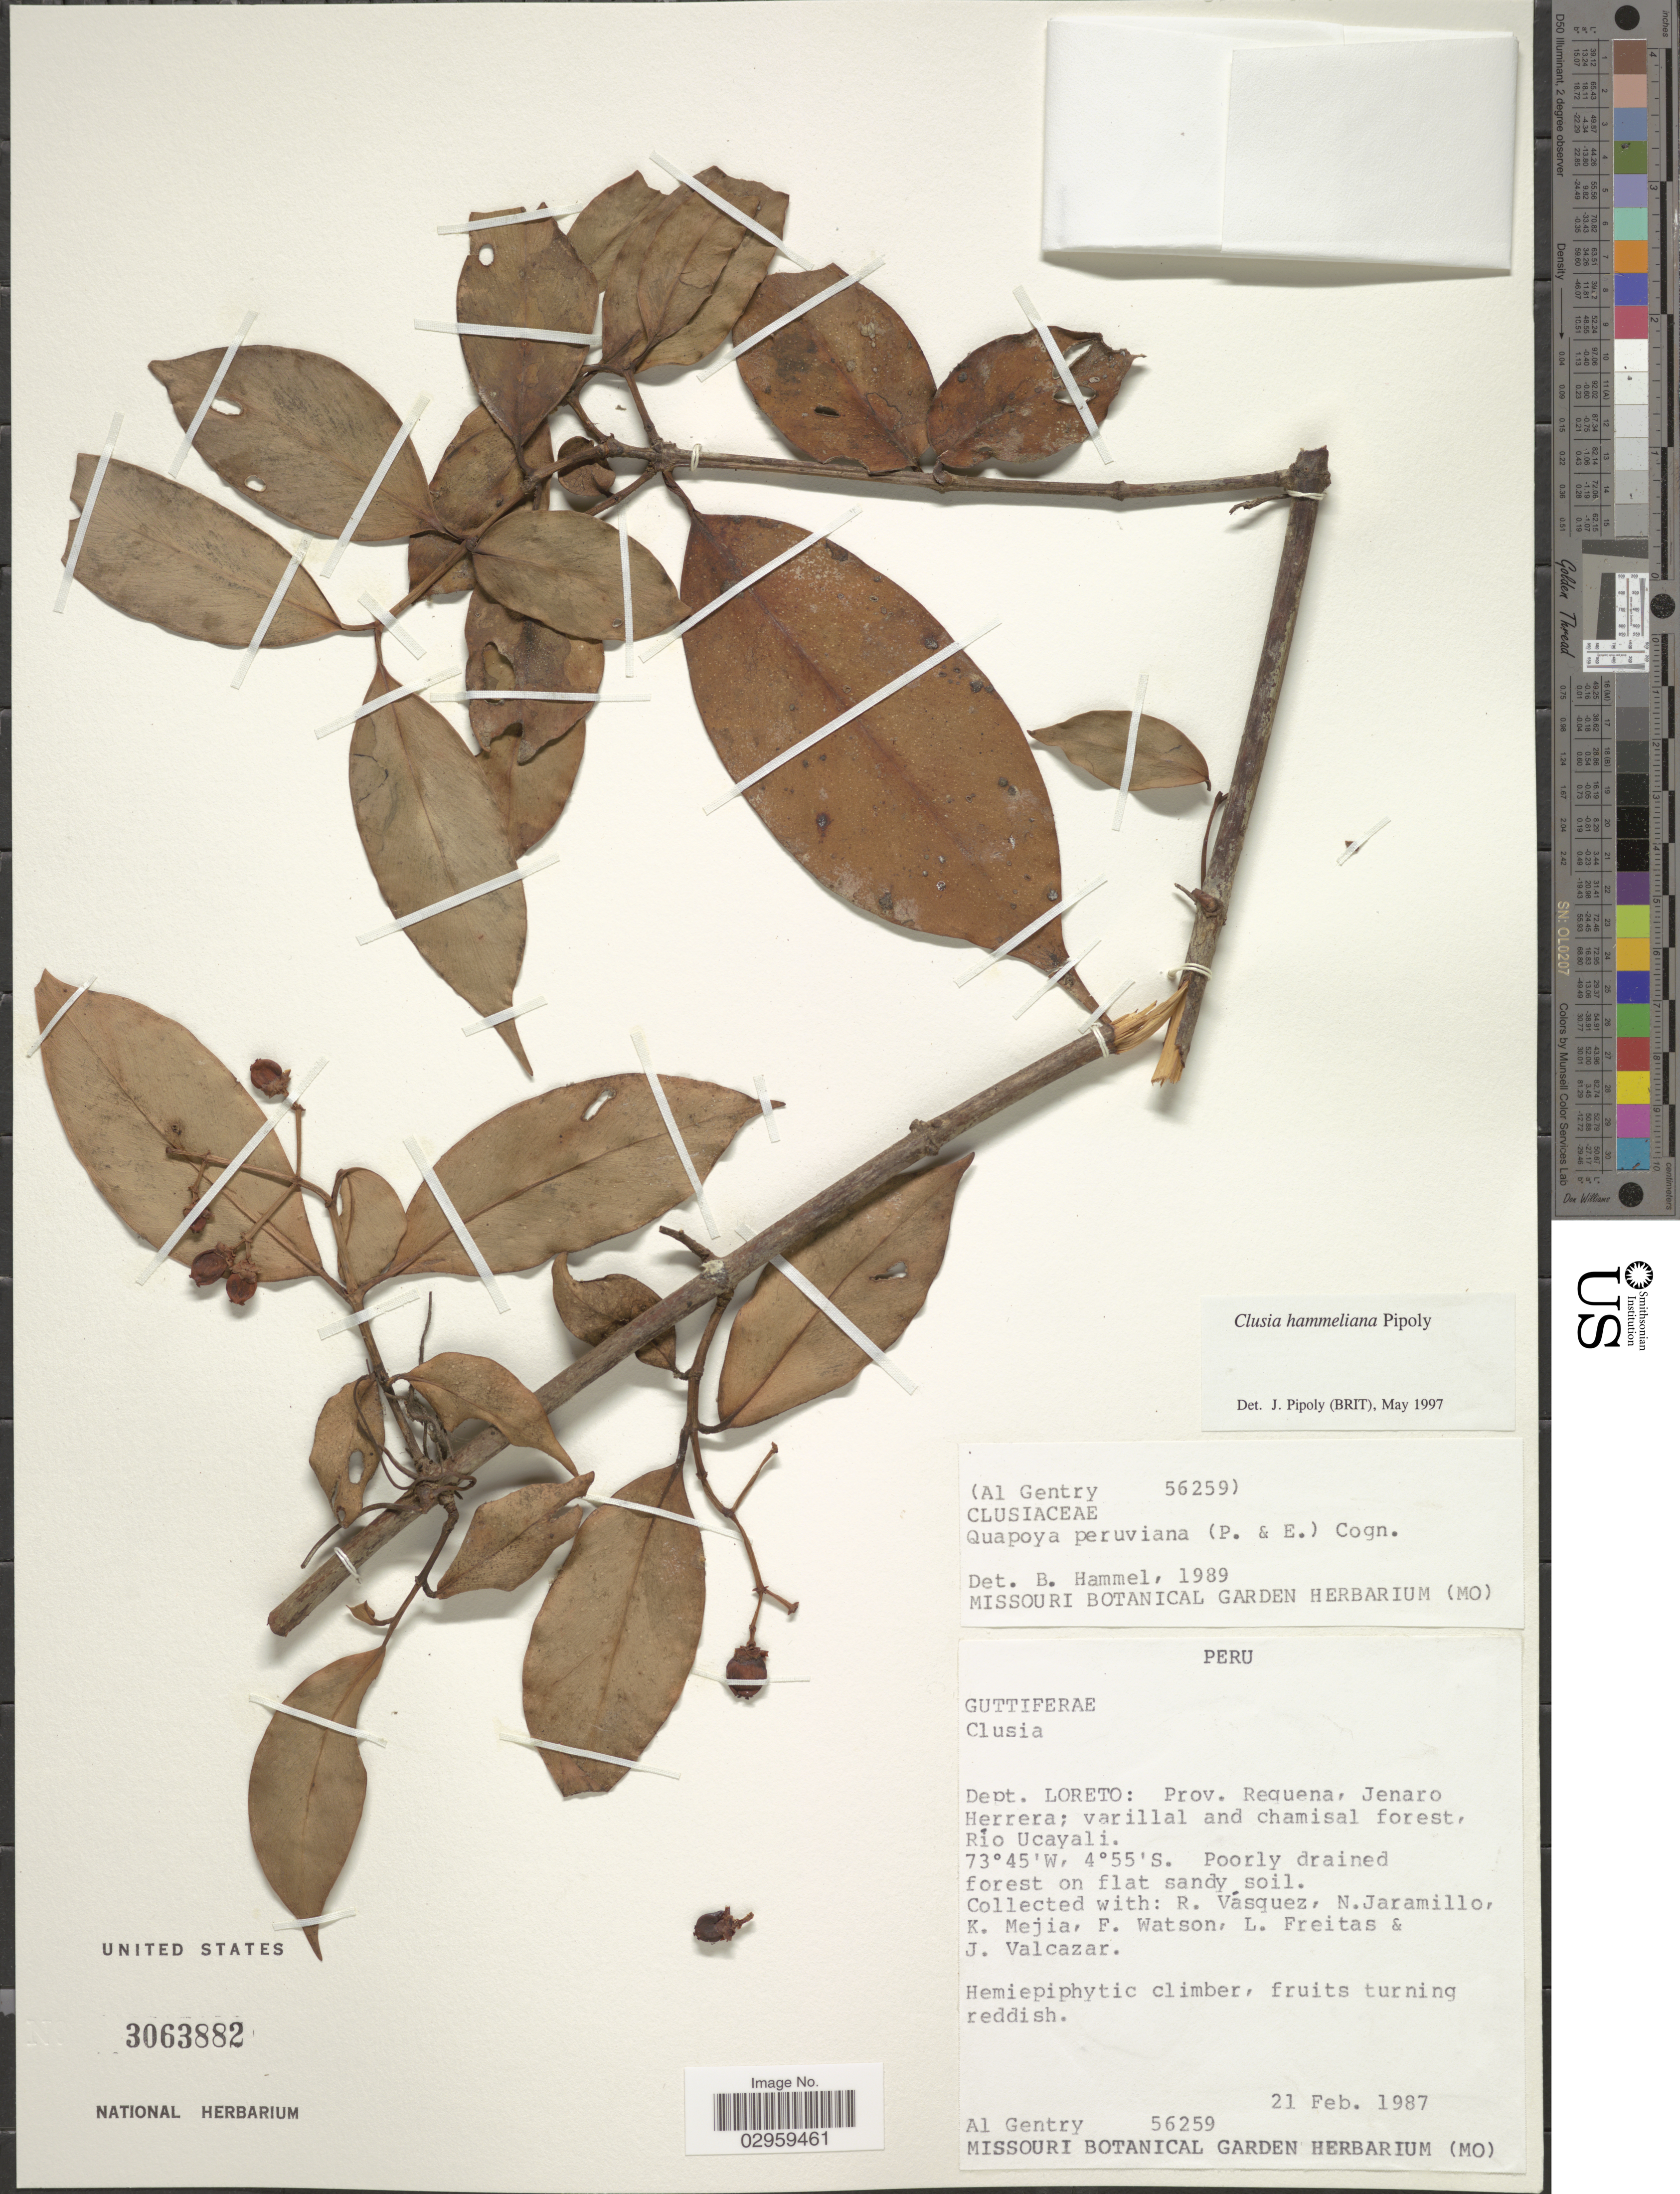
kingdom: Plantae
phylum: Tracheophyta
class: Magnoliopsida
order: Malpighiales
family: Clusiaceae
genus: Clusia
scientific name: Clusia hammeliana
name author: Pipoly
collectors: A. H. Gentry, R. Vásquez, N. Jaramillo, K. Mejia & et al.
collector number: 56259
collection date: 1987-02-21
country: Peru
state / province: Loreto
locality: Dept. Loreto: Prov. Requena, Jenaro Herrera; varillal and chamisal forest, Río Ucayali.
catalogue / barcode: US 3063882